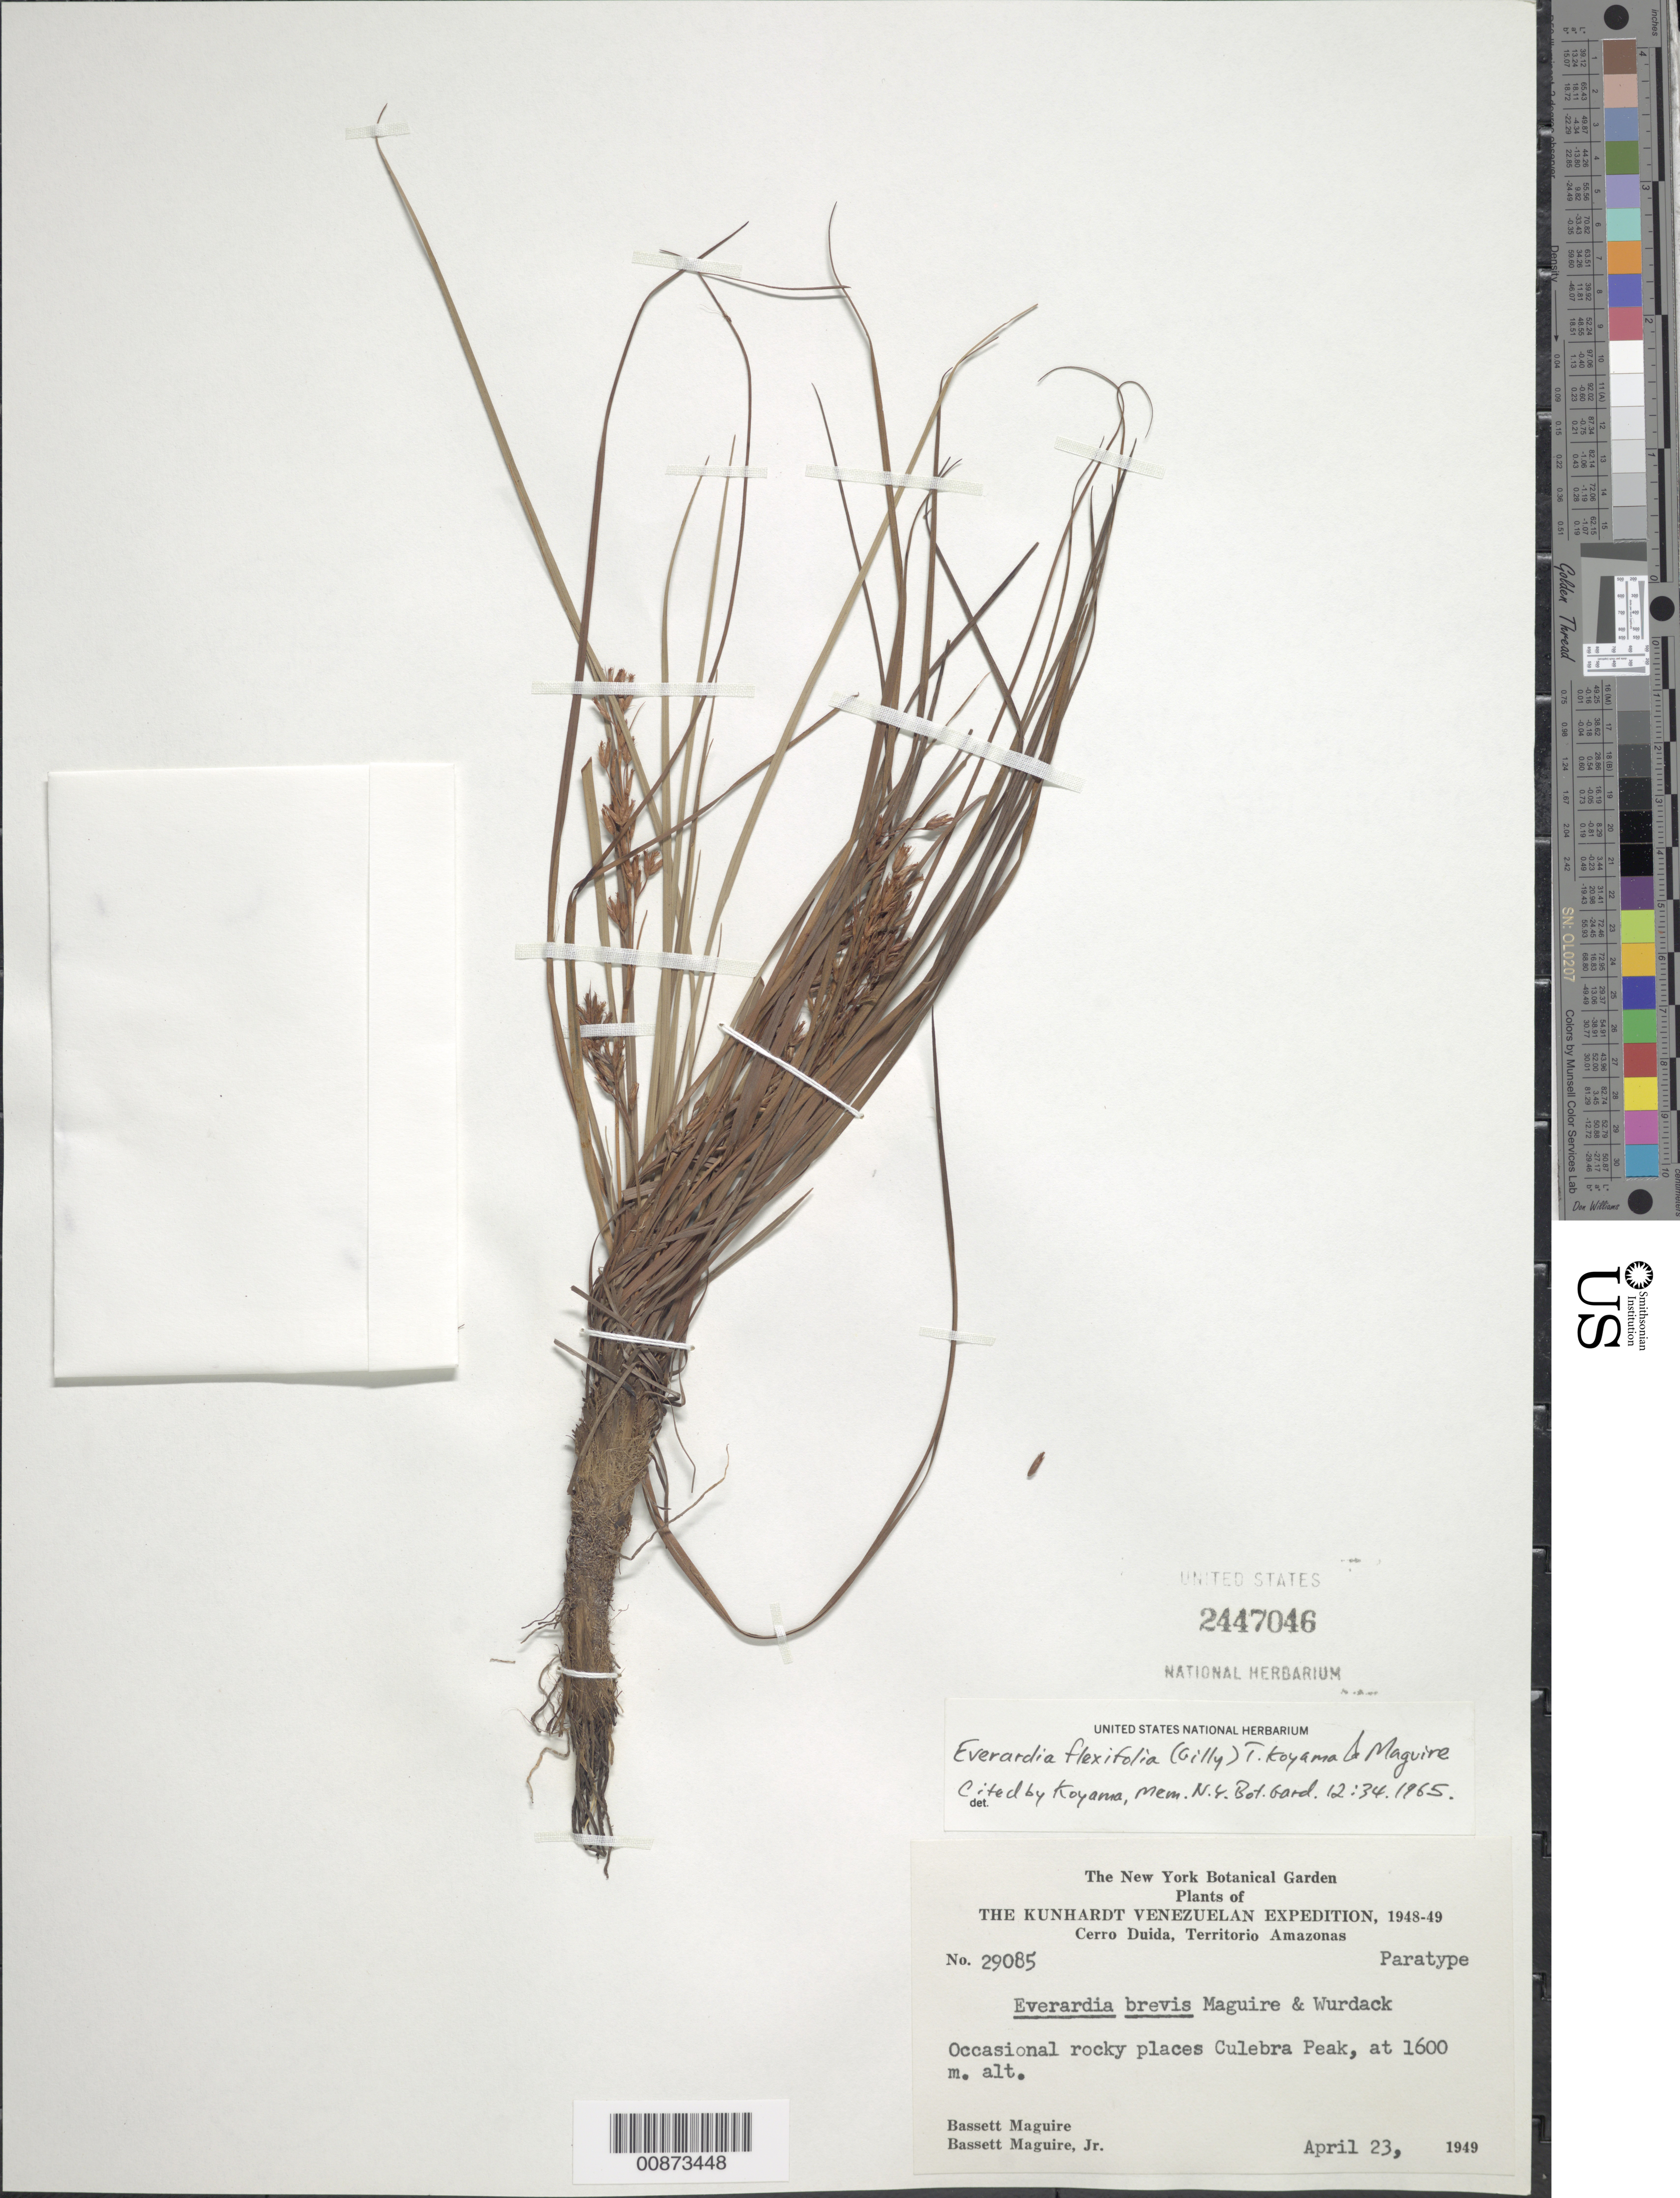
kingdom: Plantae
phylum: Tracheophyta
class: Liliopsida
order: Poales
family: Cyperaceae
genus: Cephalocarpus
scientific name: Cephalocarpus flexifolium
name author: (Gilly) S.M. Costa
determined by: Strong, Mark T., (BOT), Smithsonian Institution - National Museum of Natural History (UNITED STATES)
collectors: B. Maguire & B. Maguire Jr.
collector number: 29085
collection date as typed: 23-Apr-49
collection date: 1949-04-23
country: Venezuela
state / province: Amazonas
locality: Cerro Duida, Culebra Peak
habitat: Rocky places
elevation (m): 1600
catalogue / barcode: US 2447046